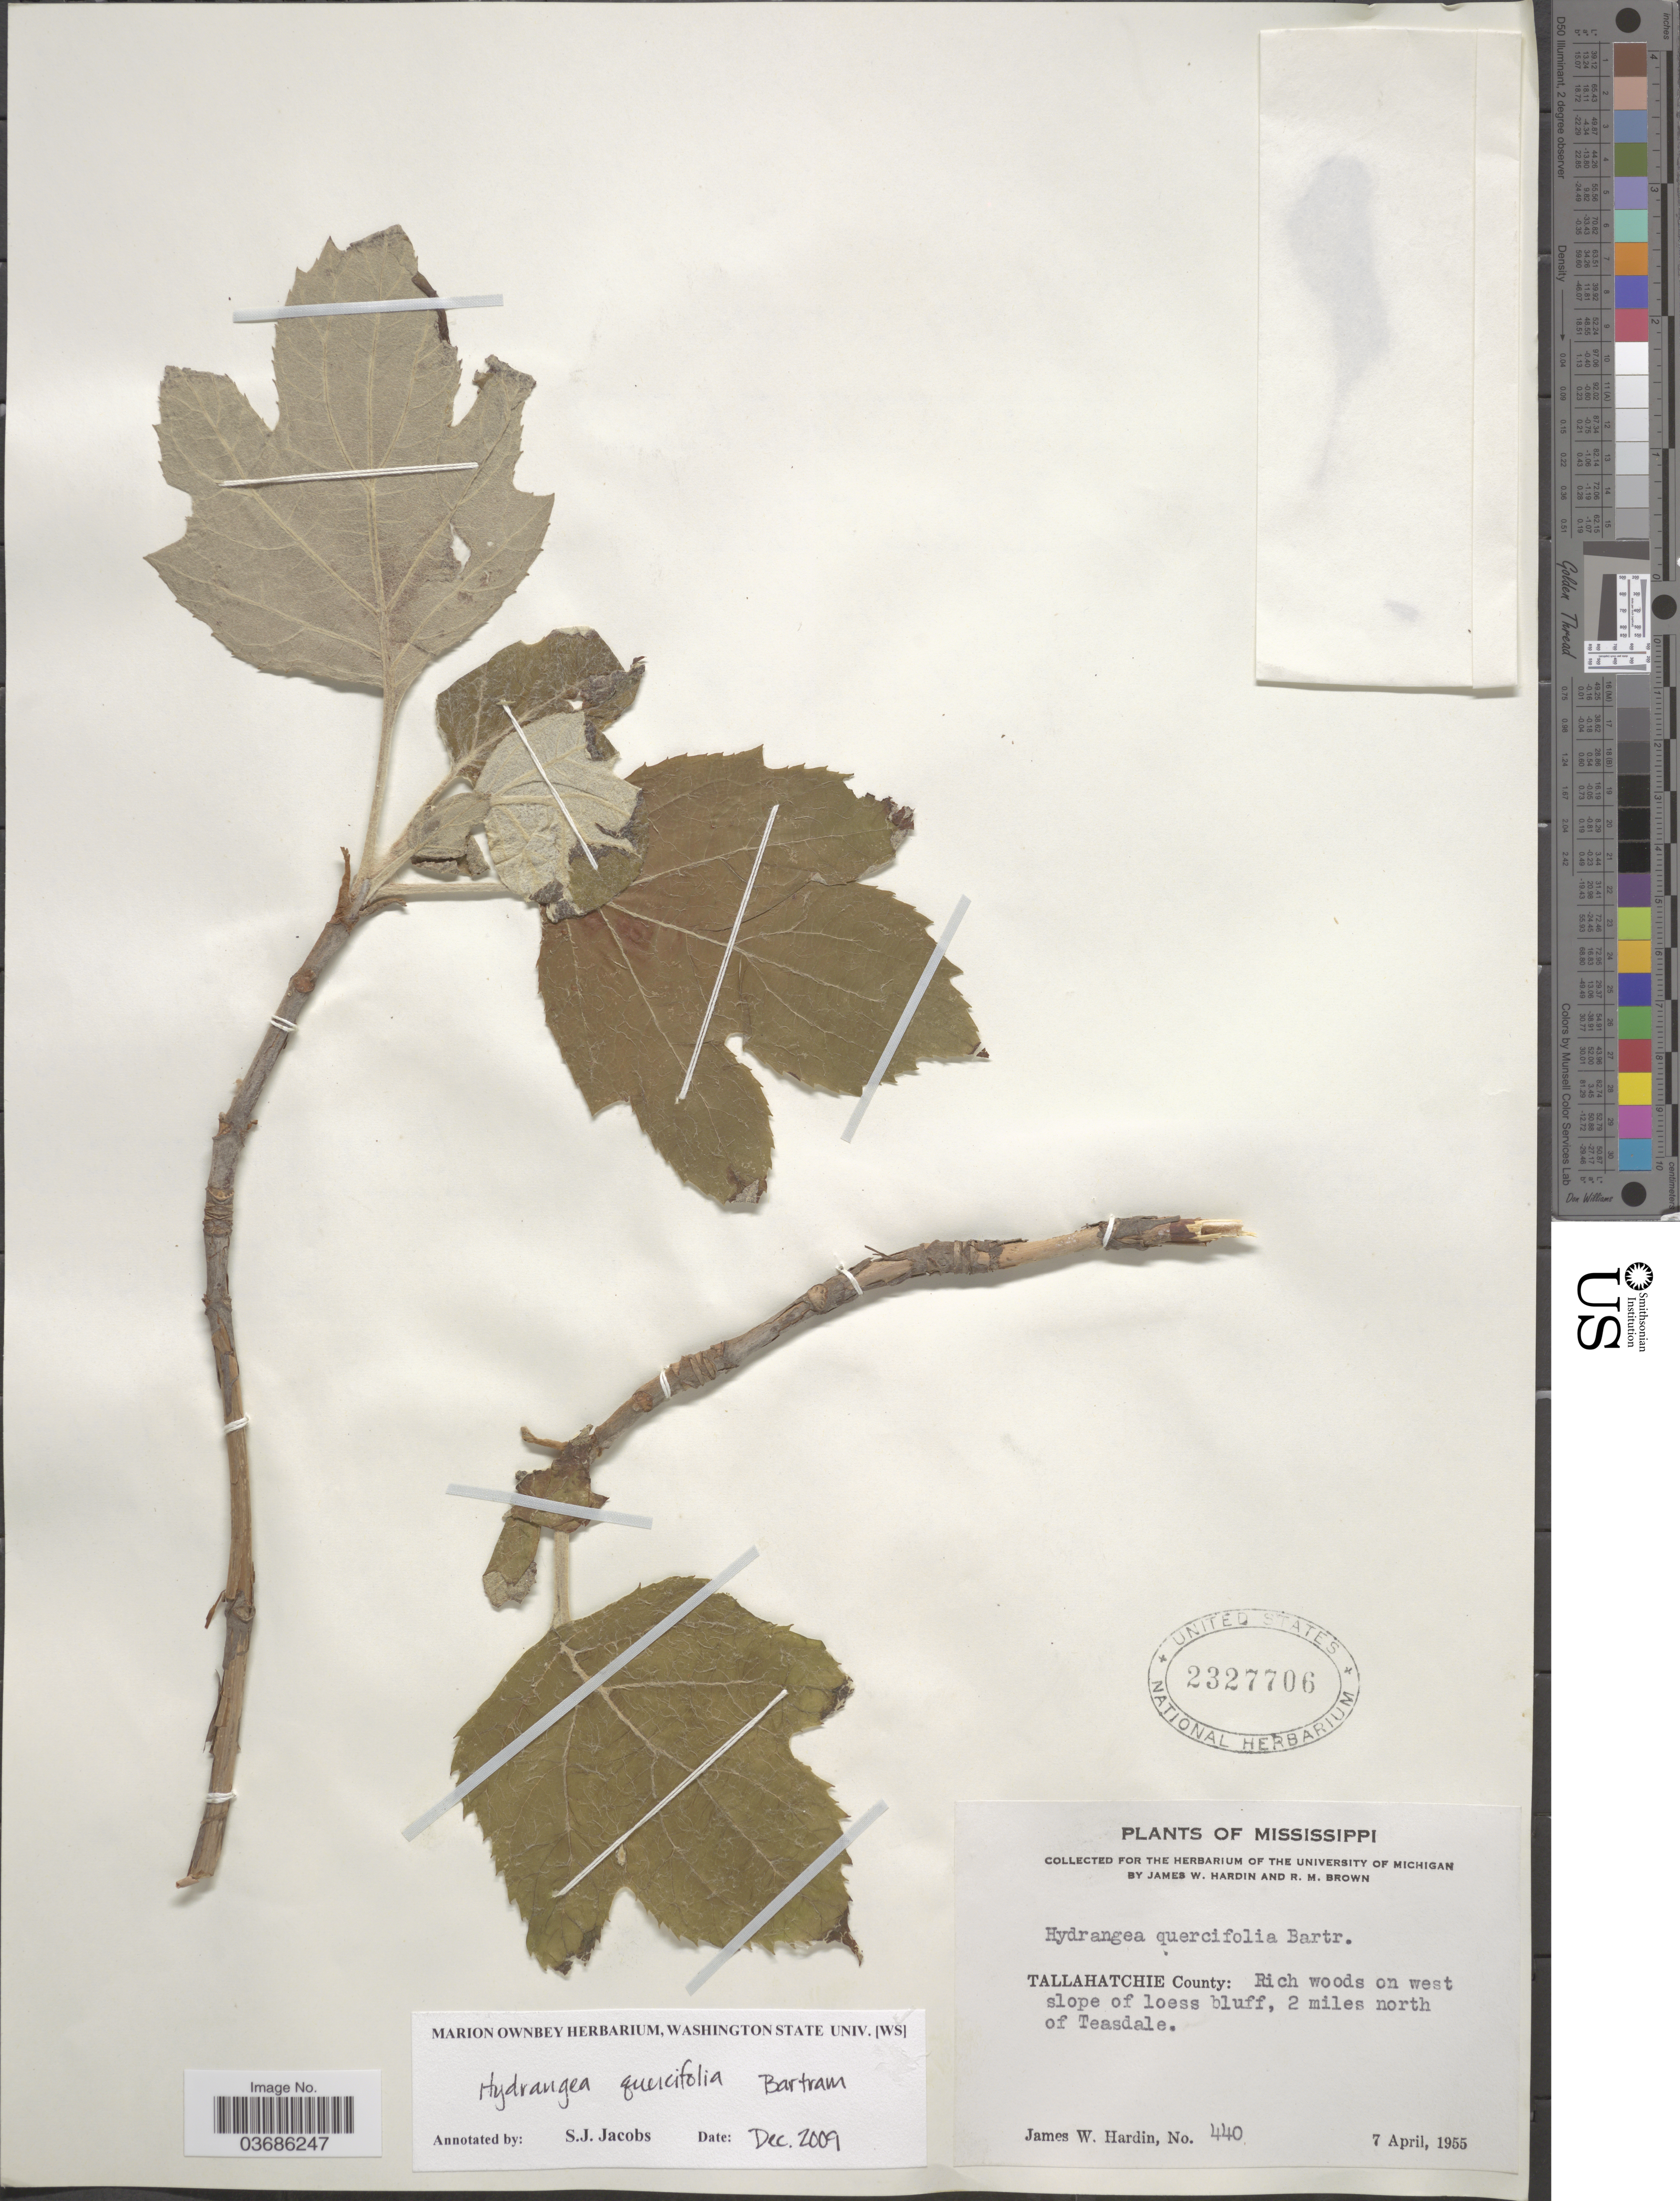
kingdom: Plantae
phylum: Tracheophyta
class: Magnoliopsida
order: Cornales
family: Hydrangeaceae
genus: Hydrangea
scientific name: Hydrangea quercifolia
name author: W. Bartram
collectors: J. Hardin & R. Brown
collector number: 440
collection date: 1955-04-07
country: United States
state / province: Mississippi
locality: Tallahatchie County: Rich woods on west slope of loess bluff, 2 miles north of Teasdale.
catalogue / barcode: US 2327706